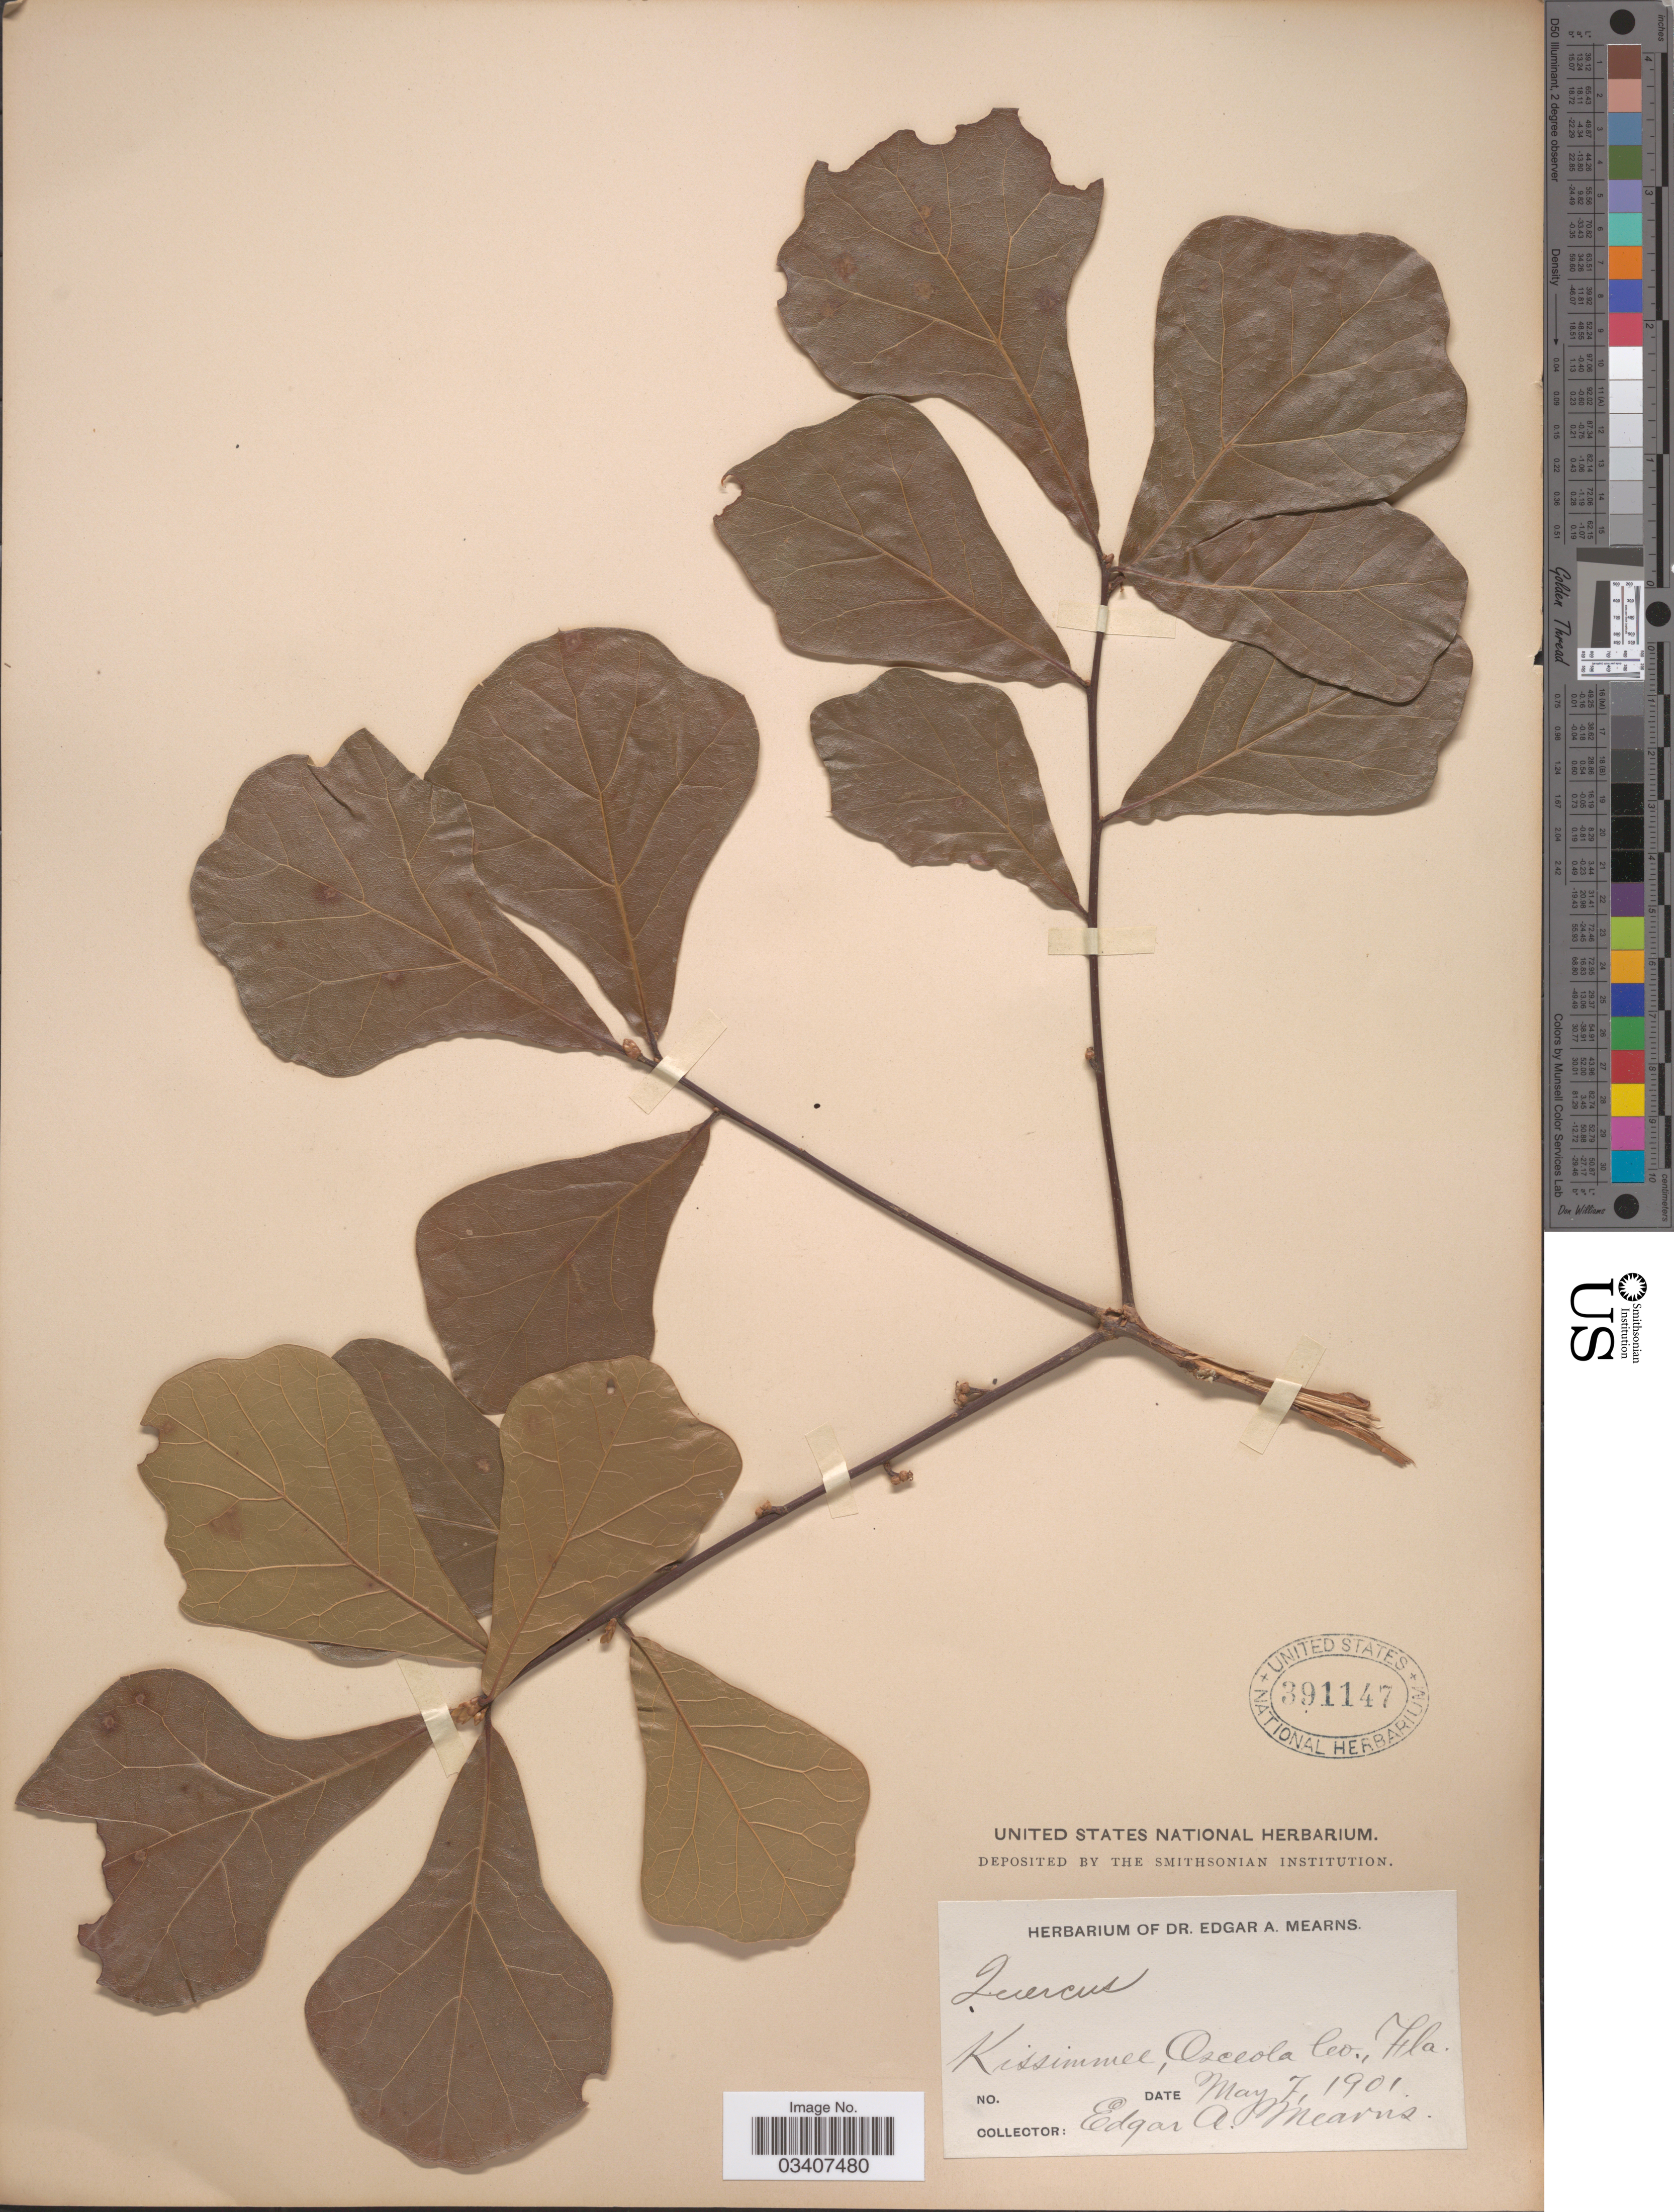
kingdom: Plantae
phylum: Tracheophyta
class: Magnoliopsida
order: Fagales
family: Fagaceae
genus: Quercus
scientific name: Quercus nigra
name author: L.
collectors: E. A. Mearns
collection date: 1901-05-07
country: United States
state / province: Florida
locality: Kissimmee, Osceola Co.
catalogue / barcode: US 391147